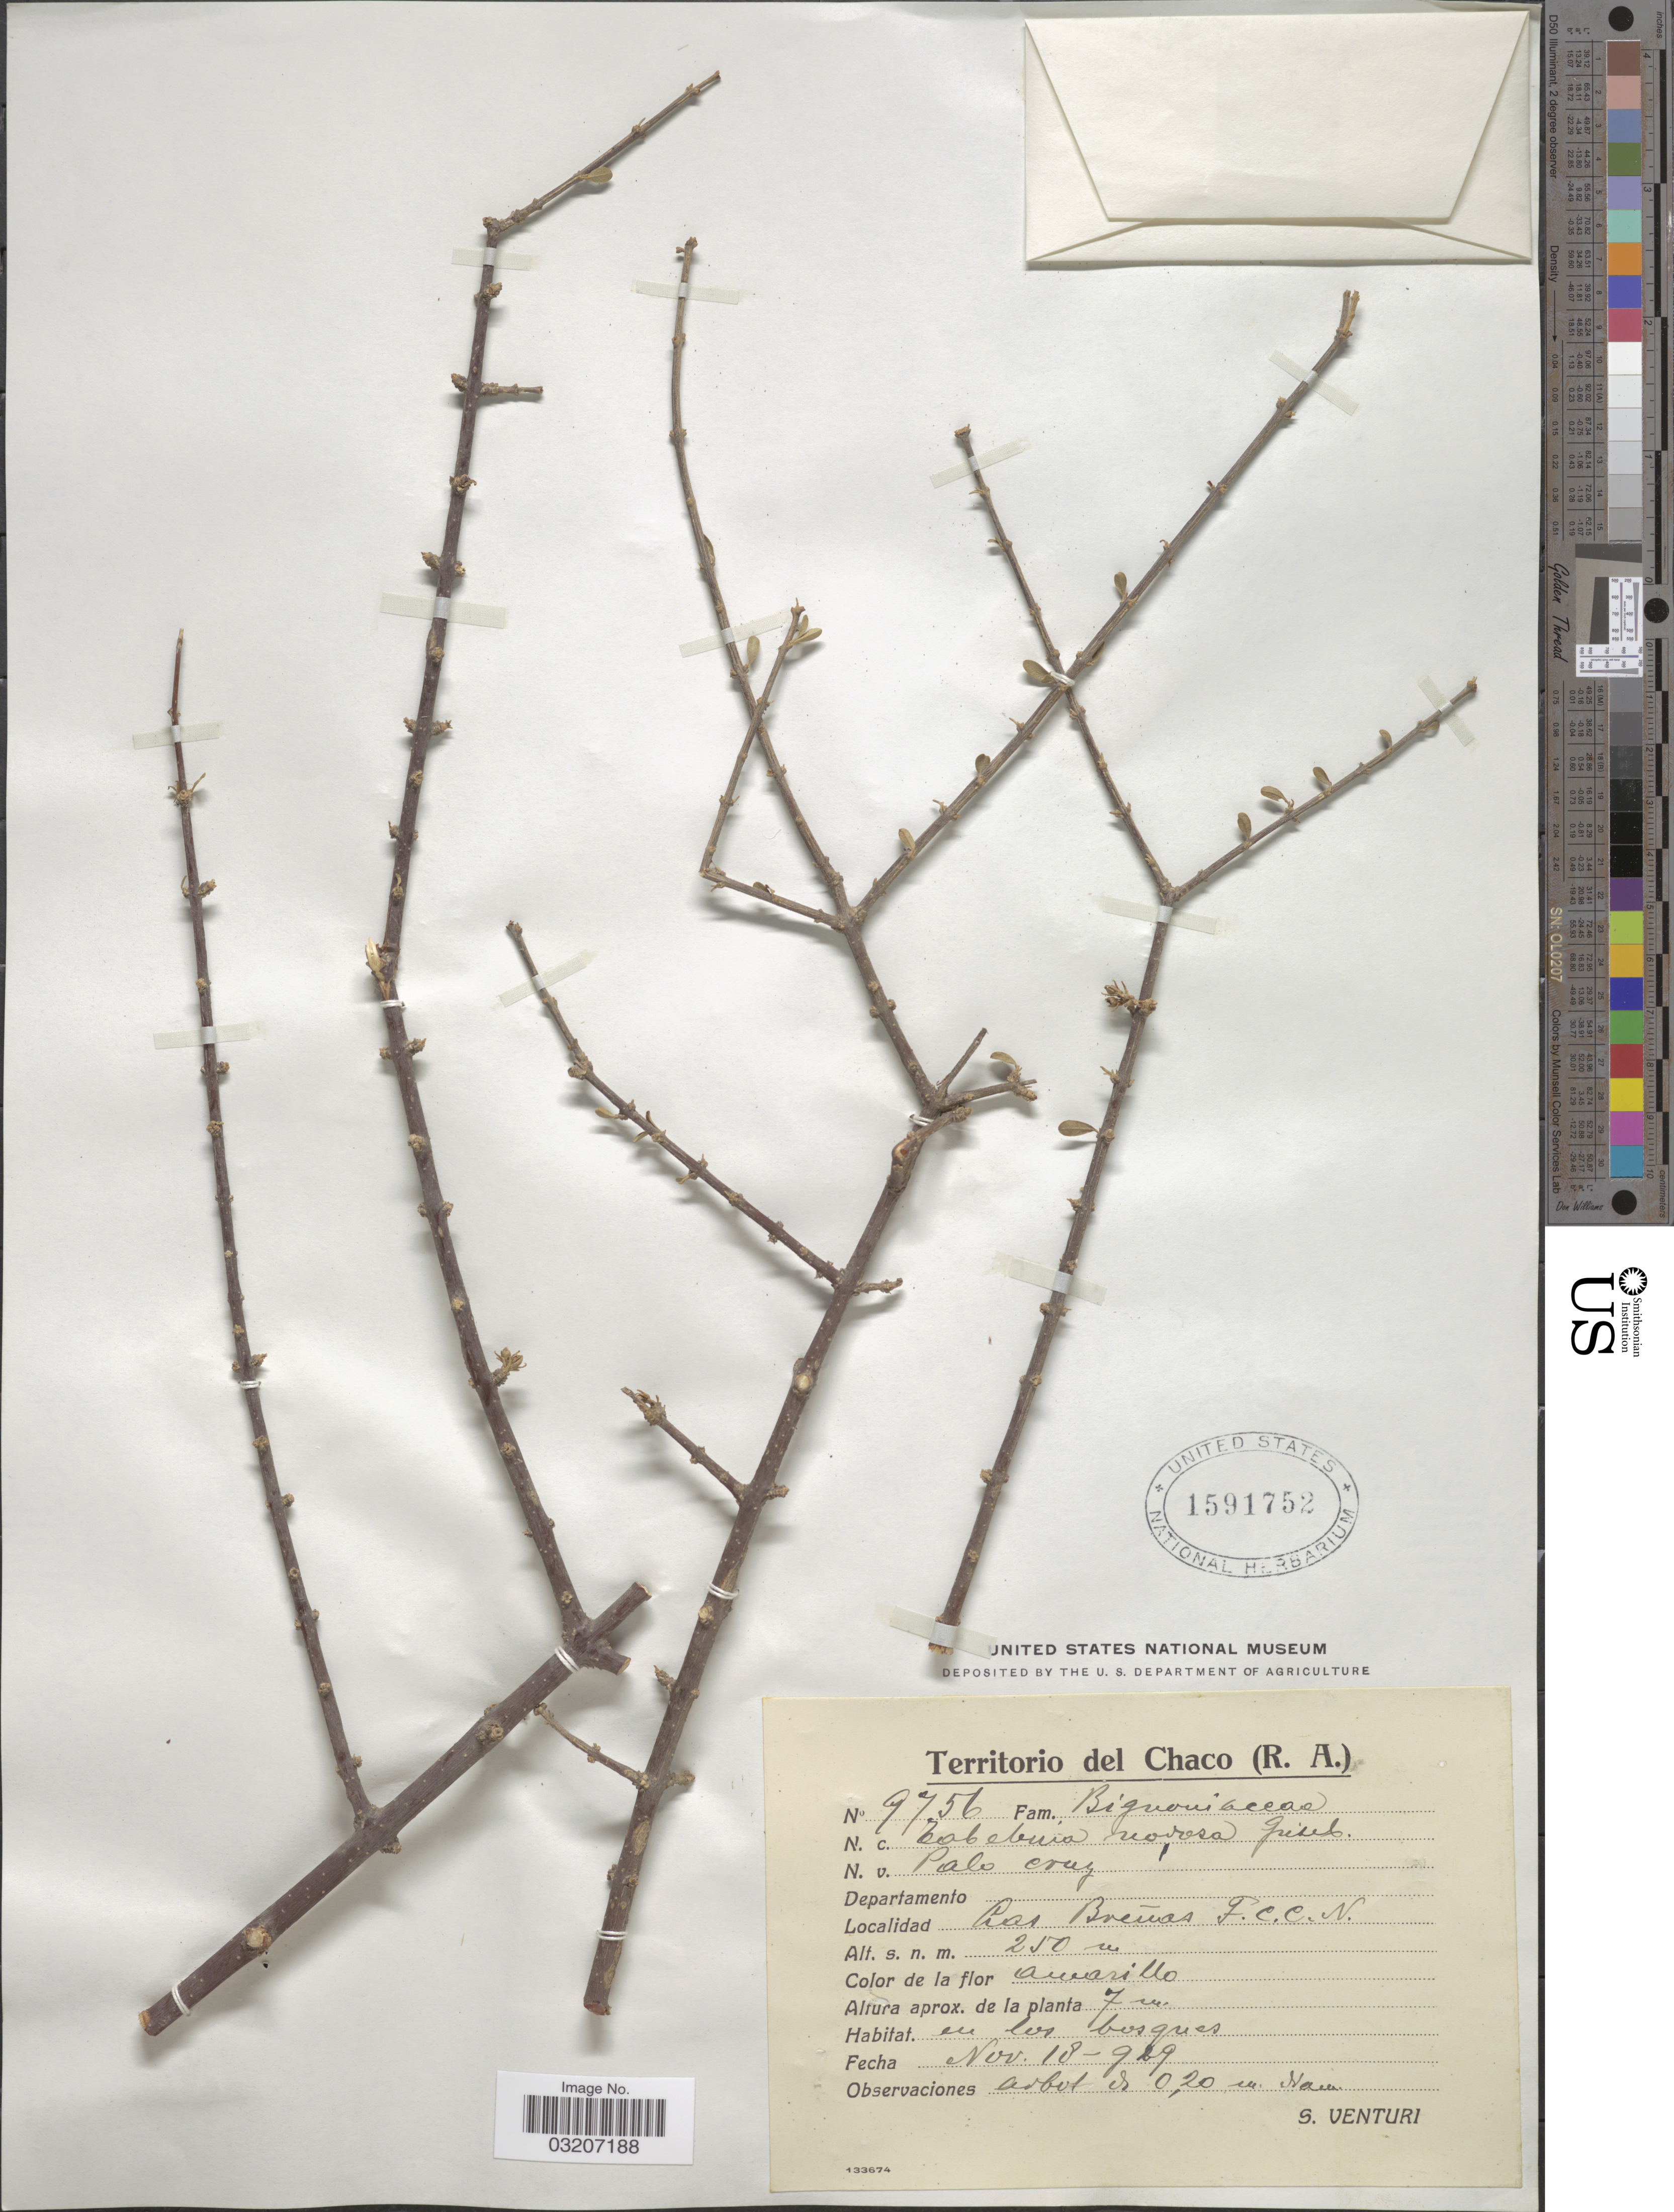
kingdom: Plantae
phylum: Tracheophyta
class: Magnoliopsida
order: Lamiales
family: Bignoniaceae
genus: Tabebuia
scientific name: Tabebuia nodosa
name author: (Griseb.) Griseb.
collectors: S. Venturi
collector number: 9756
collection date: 1929-11-18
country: Argentina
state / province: Chaco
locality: Las Breñas F.C.C.N.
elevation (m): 250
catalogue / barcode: US 1591752